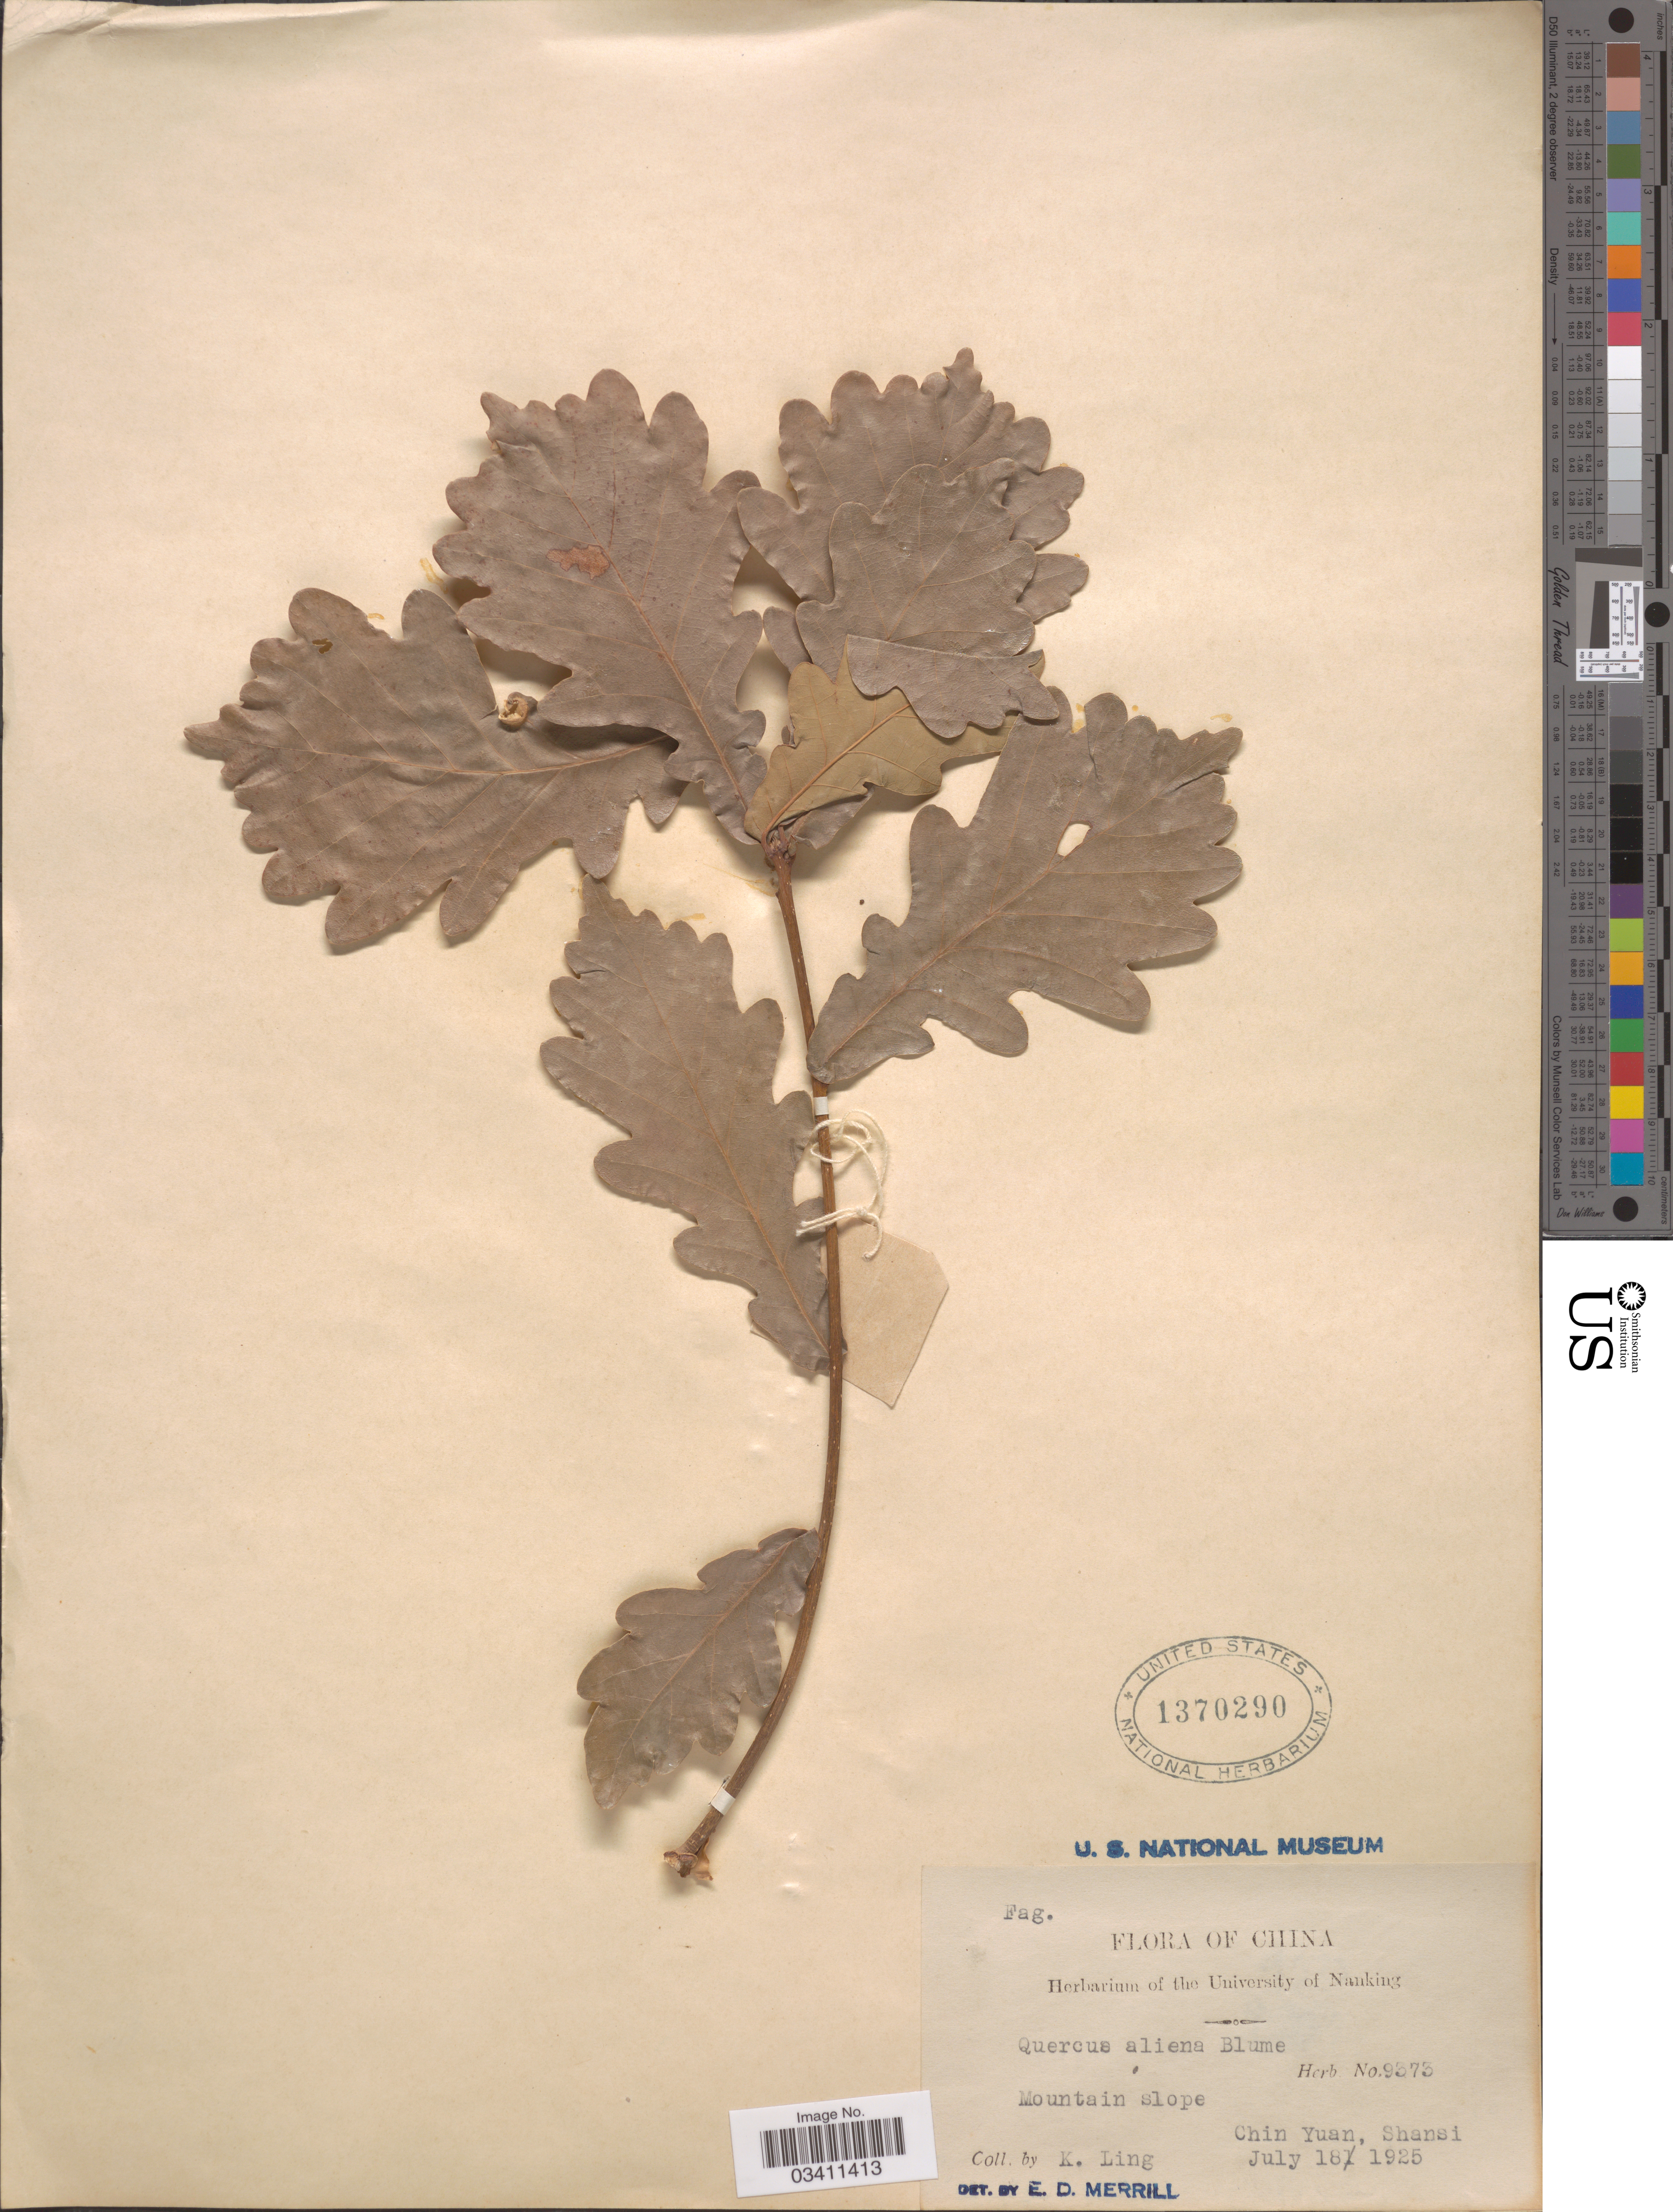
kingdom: Plantae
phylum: Tracheophyta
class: Magnoliopsida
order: Fagales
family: Fagaceae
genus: Quercus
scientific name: Quercus aliena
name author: Blume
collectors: K. Ling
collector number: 9373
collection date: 1925-07-18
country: China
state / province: Shanxi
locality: Mountain slope, Chin Yuan, Shansi.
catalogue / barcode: US 1370290